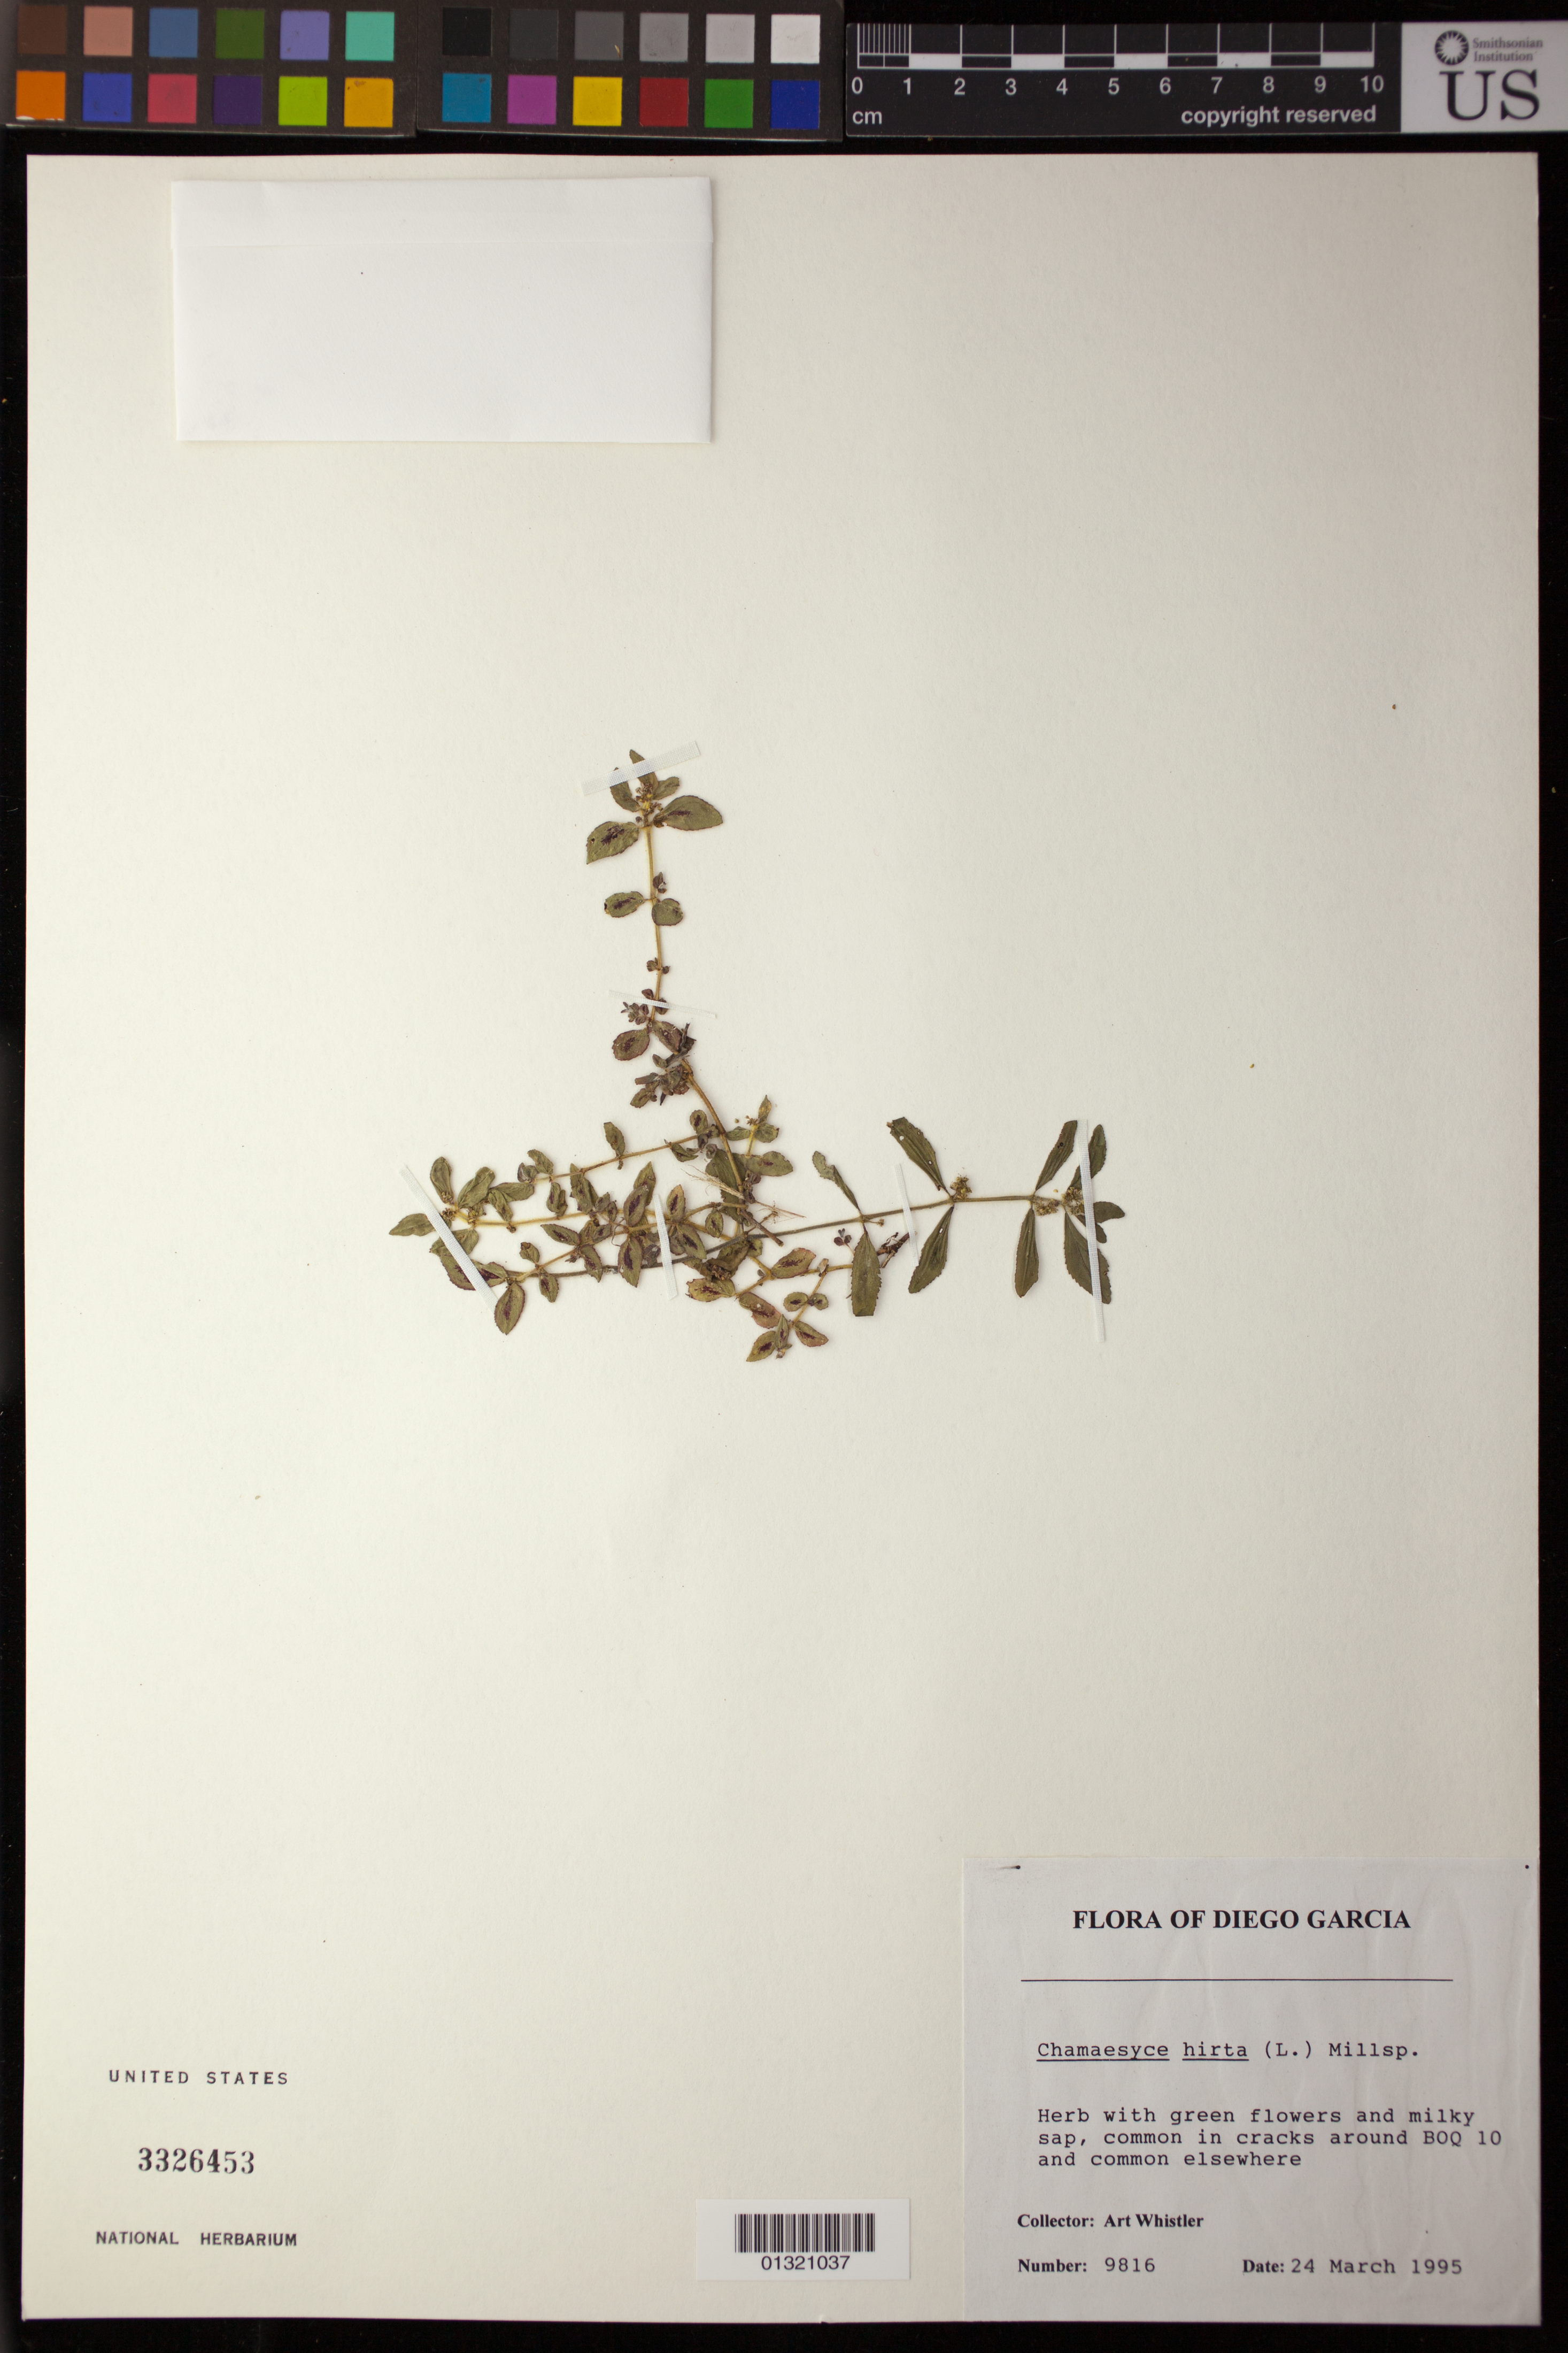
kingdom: Plantae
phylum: Tracheophyta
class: Magnoliopsida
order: Malpighiales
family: Euphorbiaceae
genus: Euphorbia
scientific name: Euphorbia hirta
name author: L.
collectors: A. Whistler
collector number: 9816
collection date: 1995-03-24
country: British Indian Ocean Territory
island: Diego Garcia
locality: Diego Garcia, in cracks around BOQ 10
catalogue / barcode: US 3326453